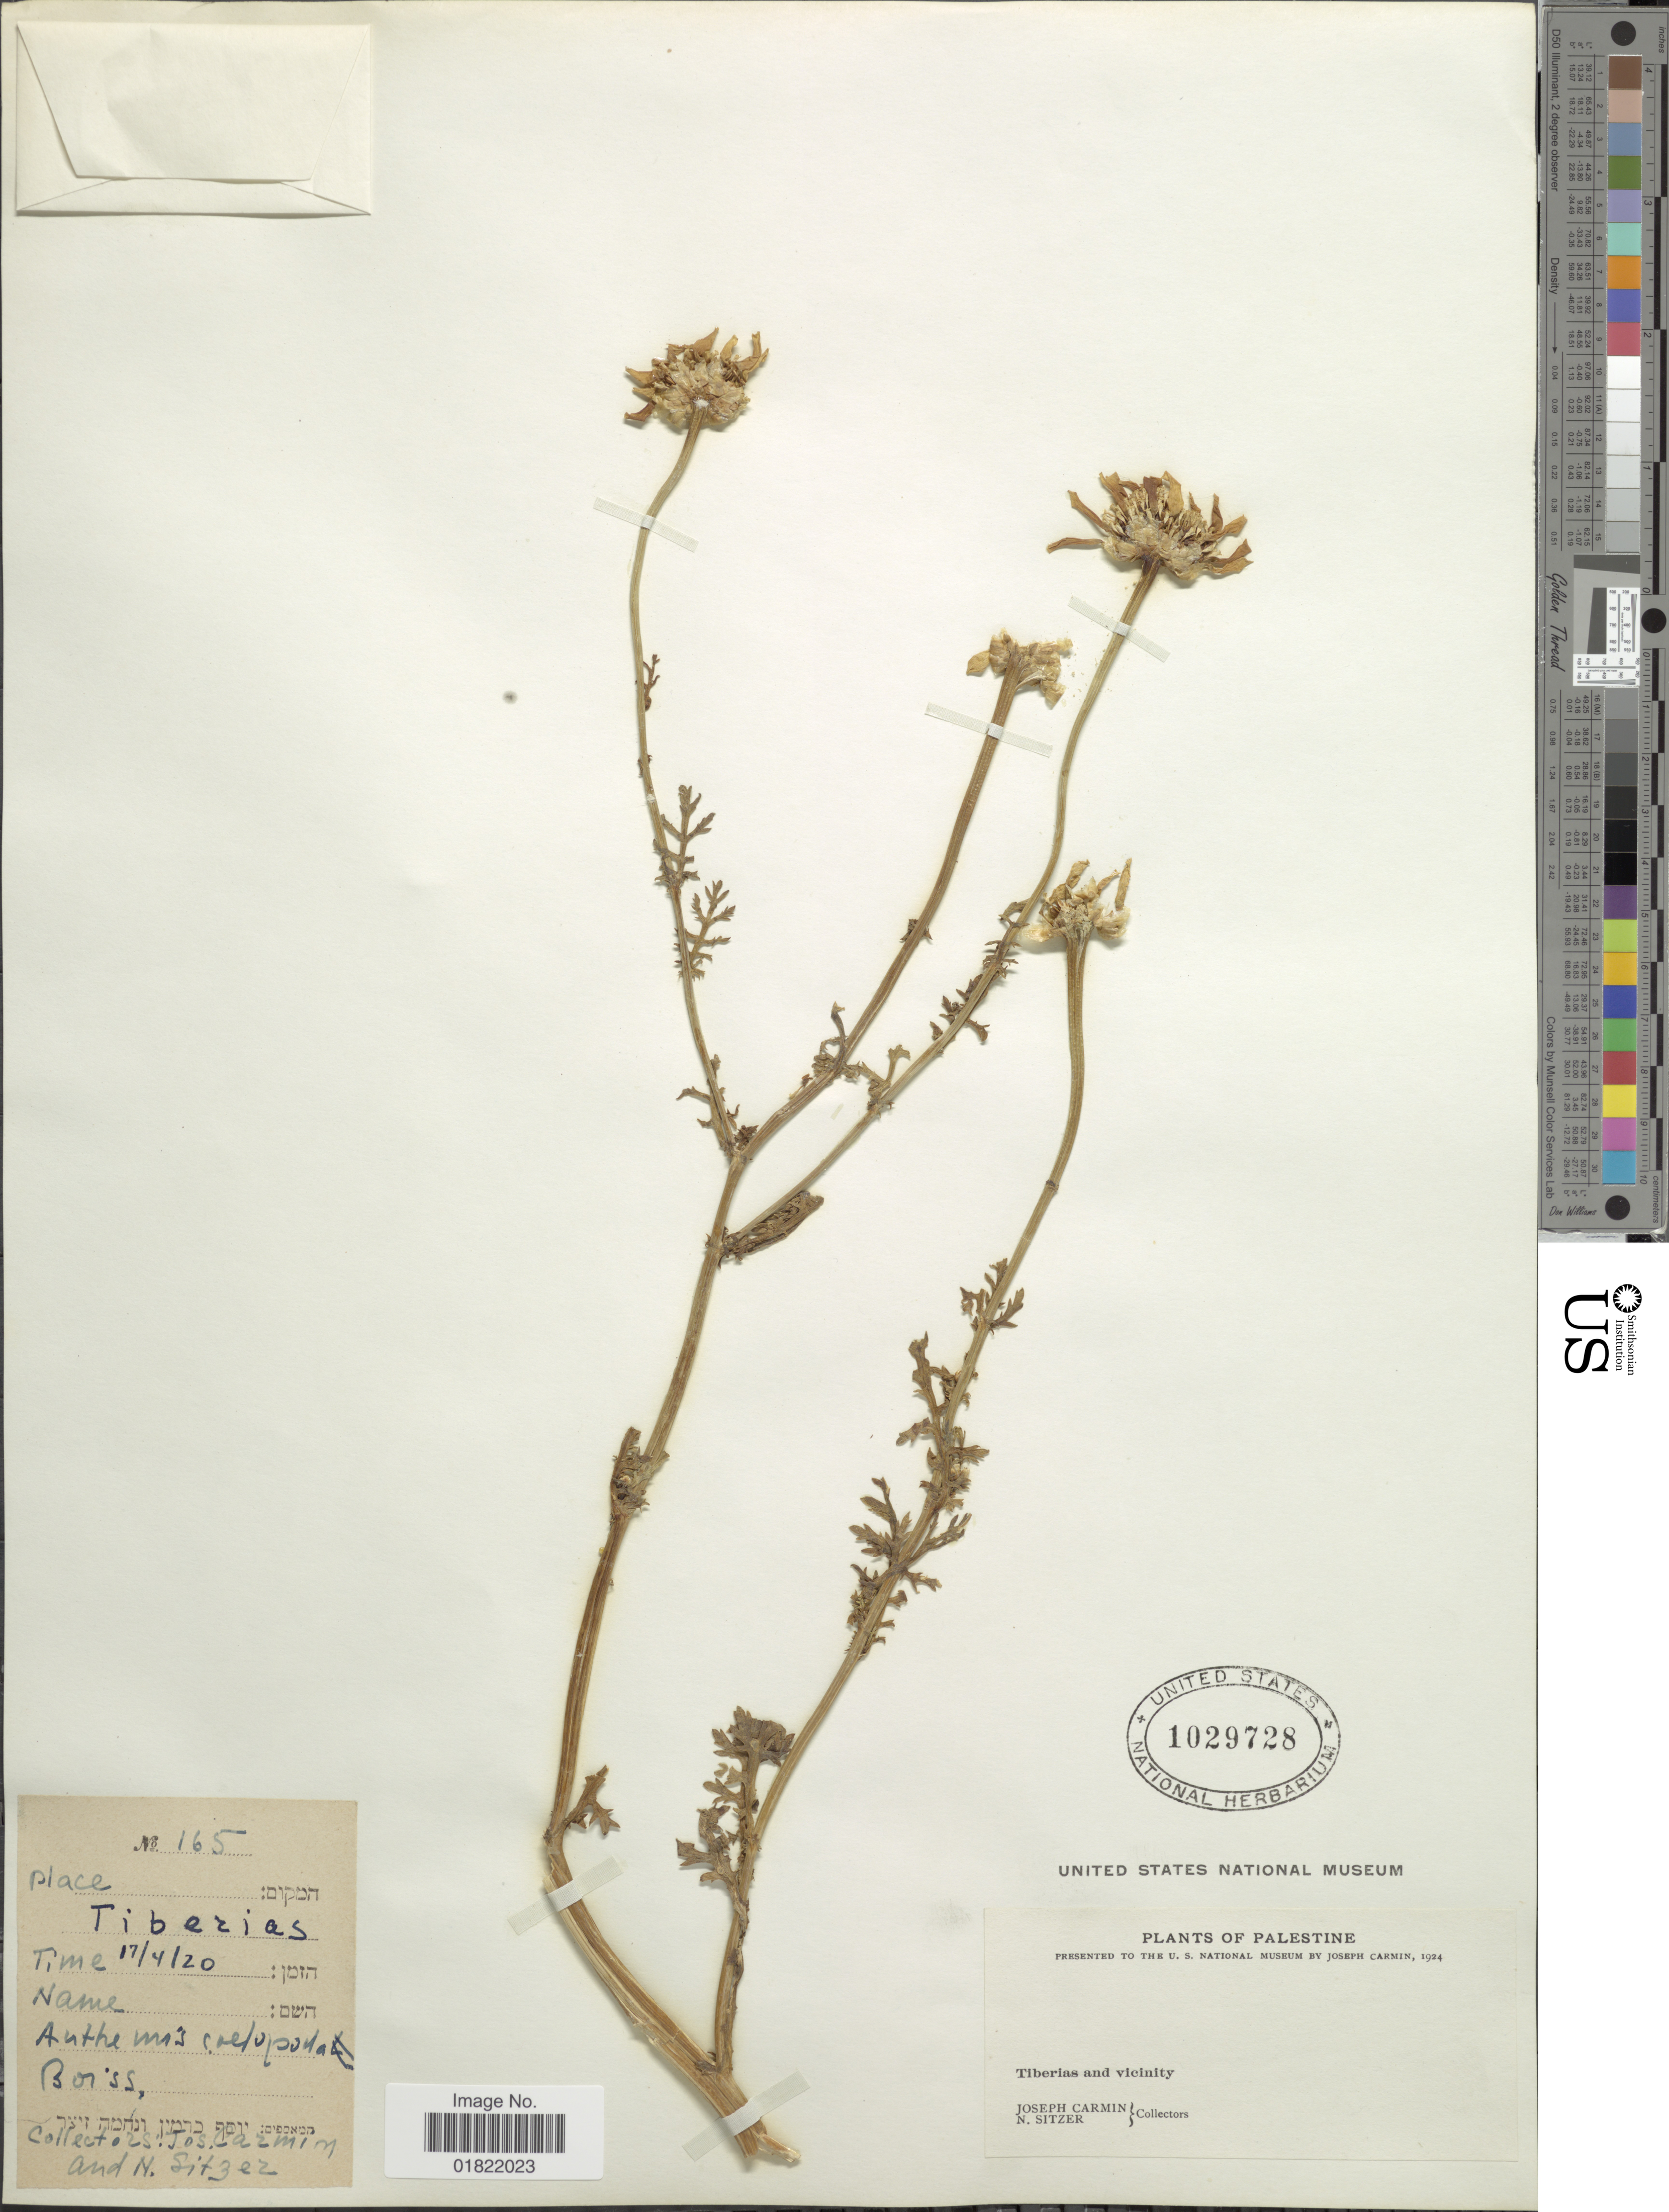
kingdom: Plantae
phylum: Tracheophyta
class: Magnoliopsida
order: Asterales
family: Asteraceae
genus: Anthemis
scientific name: Anthemis coelopoda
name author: Boiss.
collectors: J. Carmin & N. Sitzer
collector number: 165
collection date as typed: Transcribed d/m/y: 17/4/20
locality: Palestine, Tiberias and vicinity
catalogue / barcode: US 1029728